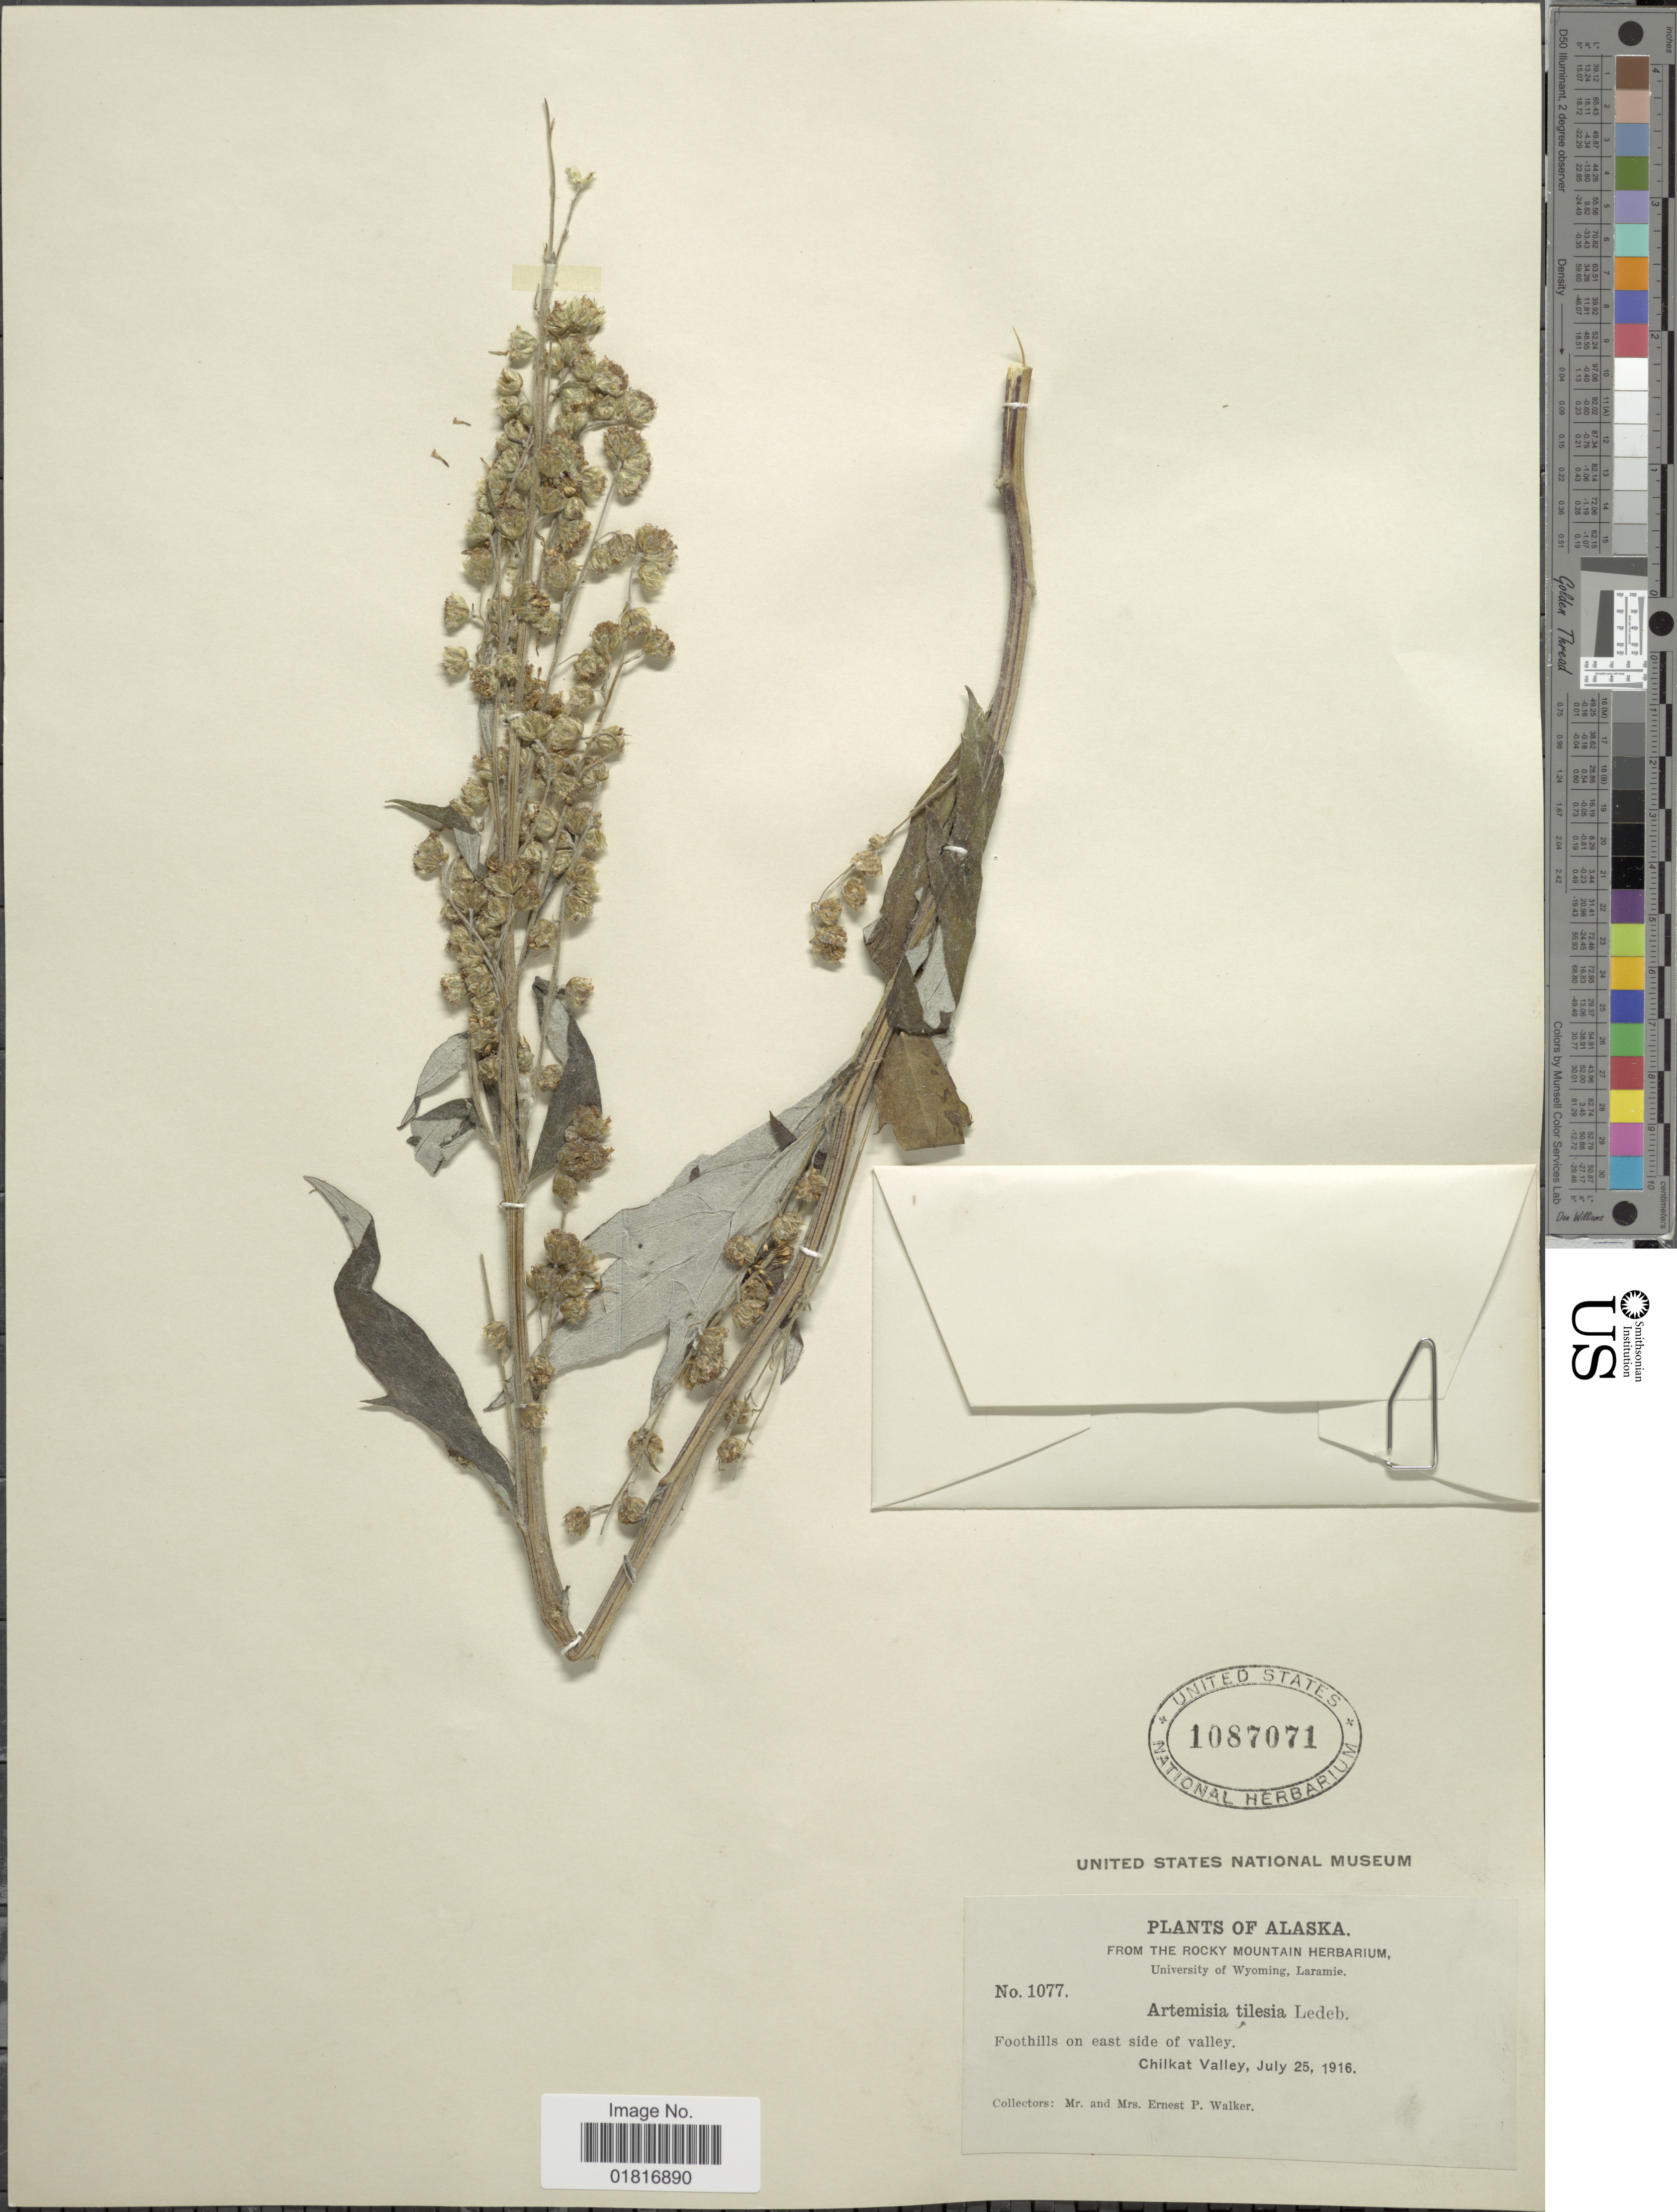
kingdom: Plantae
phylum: Tracheophyta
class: Magnoliopsida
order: Asterales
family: Asteraceae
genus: Artemisia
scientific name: Artemisia tilesii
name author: Ledeb.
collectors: E. P. Walker & E. Walker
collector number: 1077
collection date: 1916-07-25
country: United States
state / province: Alaska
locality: Foothills on east side of valley. Chilkat Valley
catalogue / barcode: US 1087071